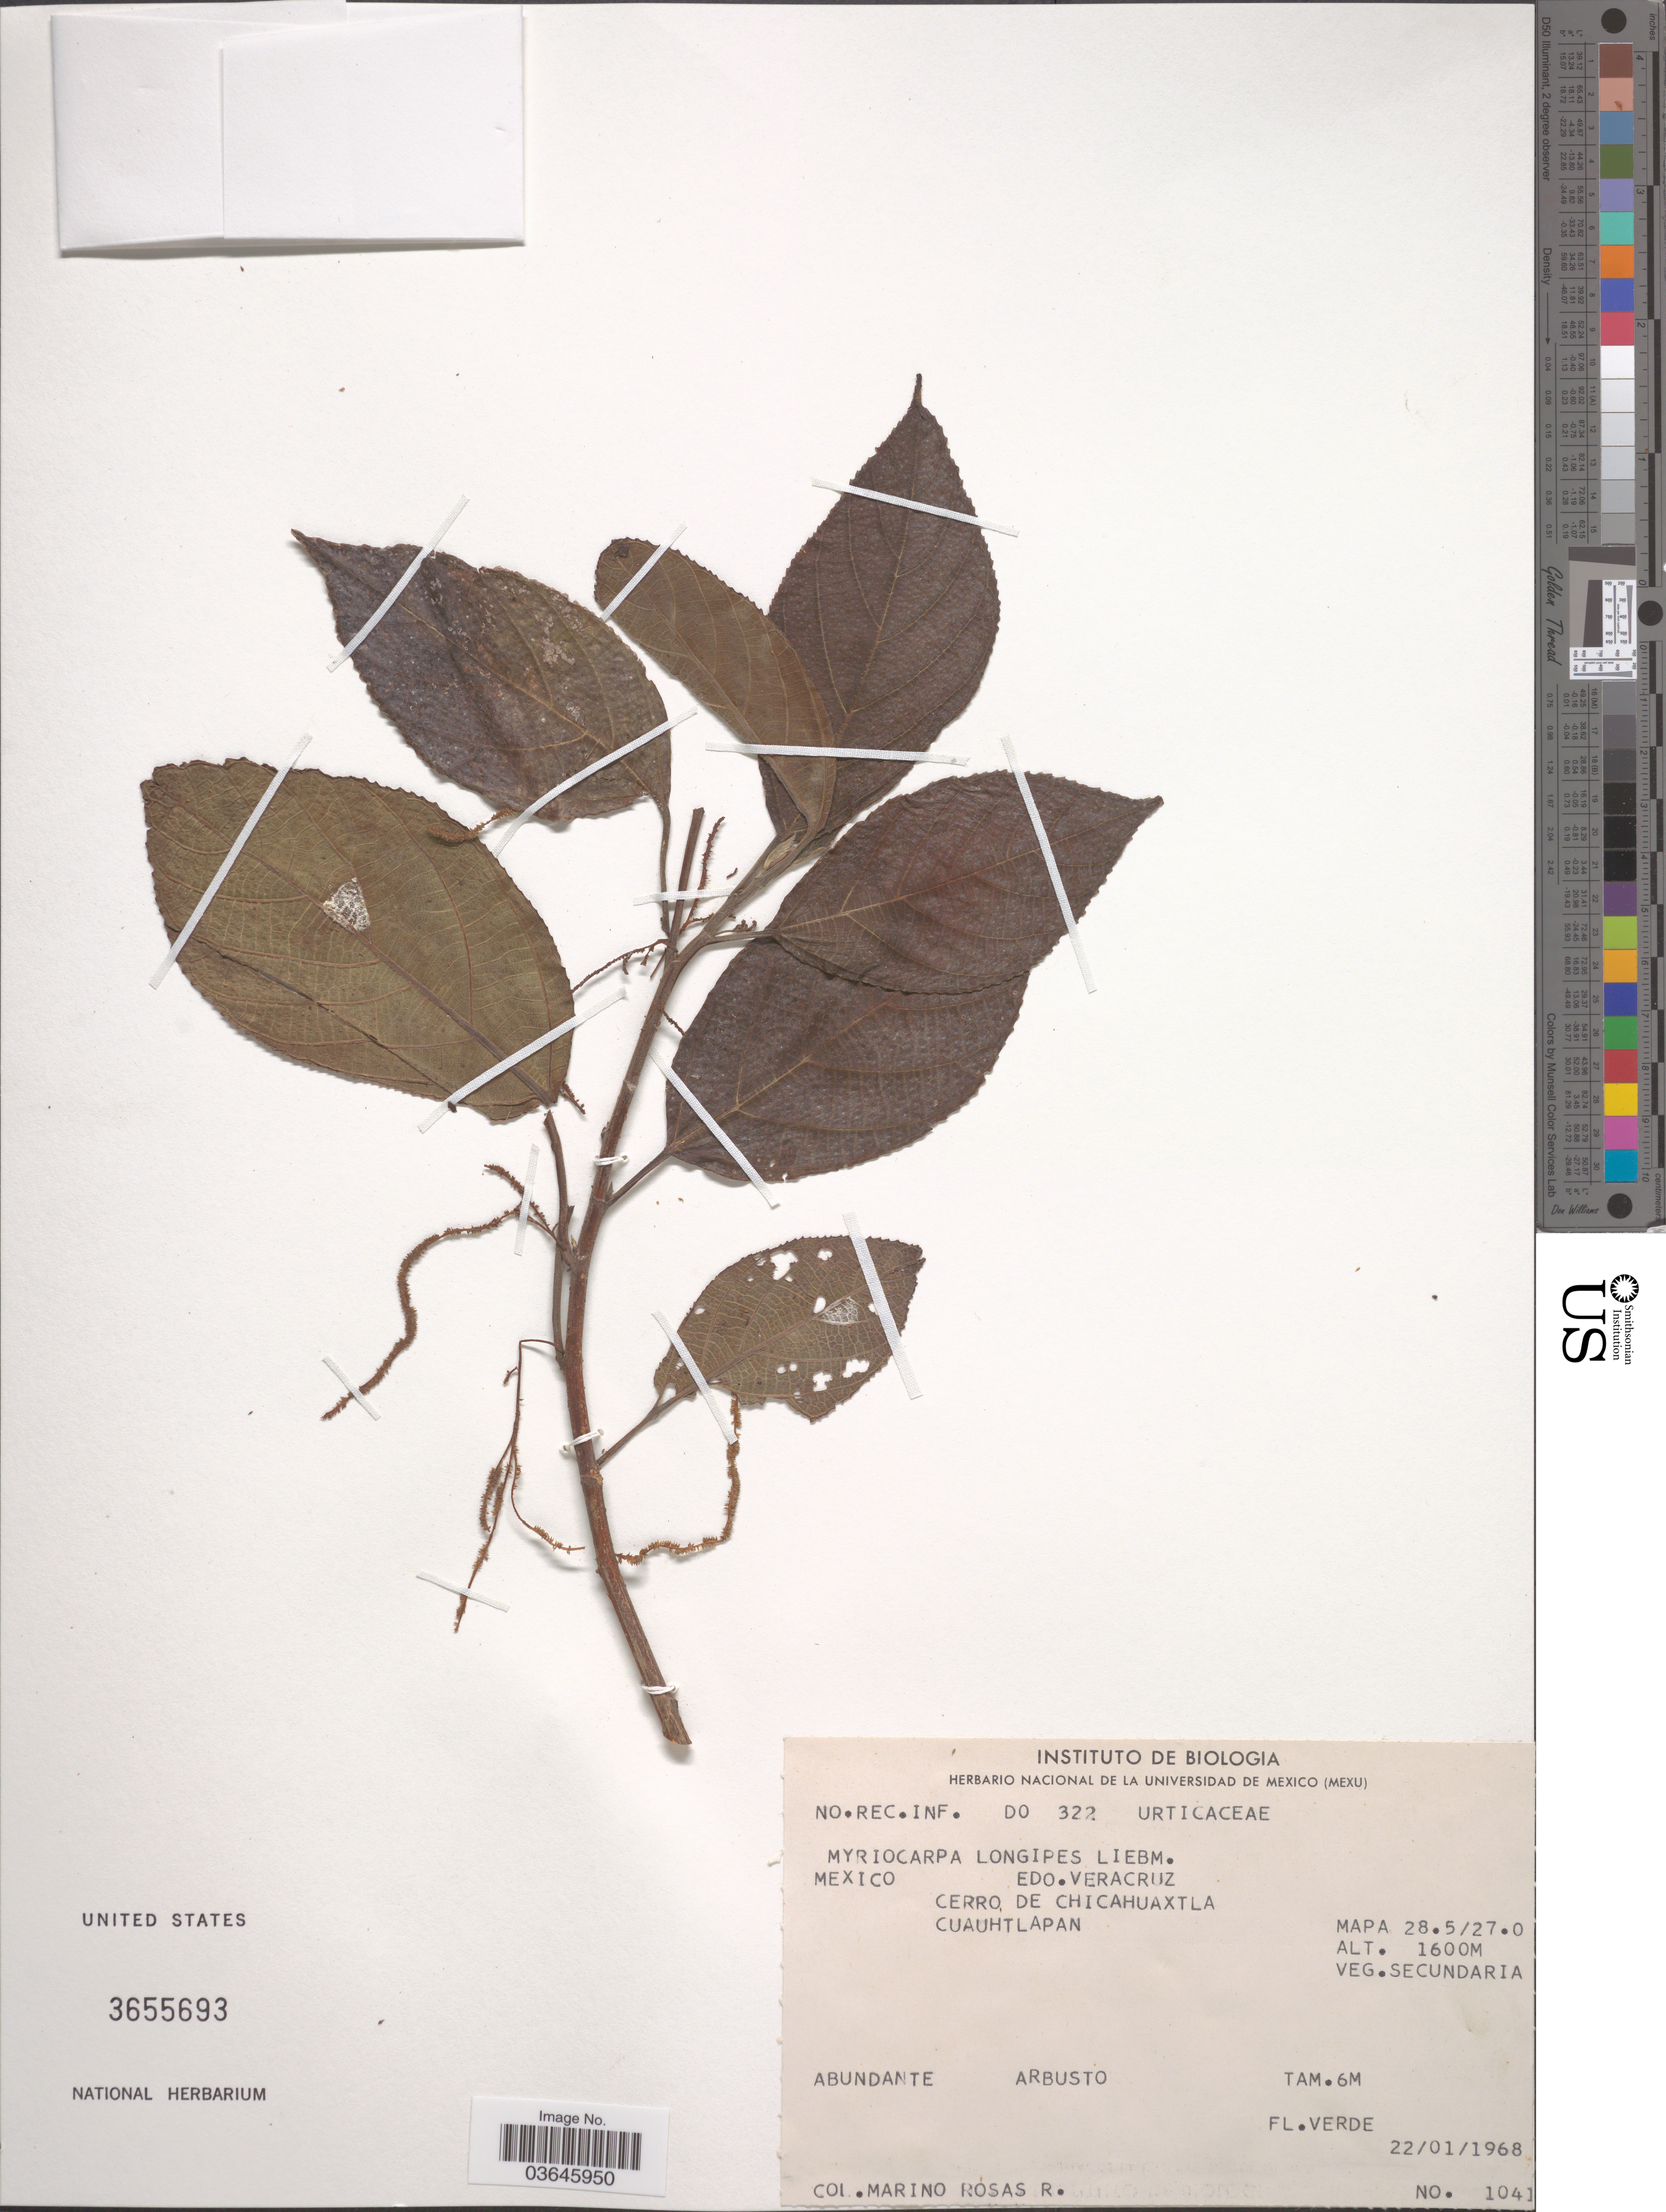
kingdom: Plantae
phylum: Tracheophyta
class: Magnoliopsida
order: Rosales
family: Urticaceae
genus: Myriocarpa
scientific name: Myriocarpa longipes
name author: Liebm.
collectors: M. Rosas R.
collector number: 1041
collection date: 1968-01-22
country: Mexico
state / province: Veracruz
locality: Edo. Veracruz. Cerro de Chicahuaxtla. Cuauhtlapan. Mapa 28.5/ 27.0.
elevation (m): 1600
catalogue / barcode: US 3655693